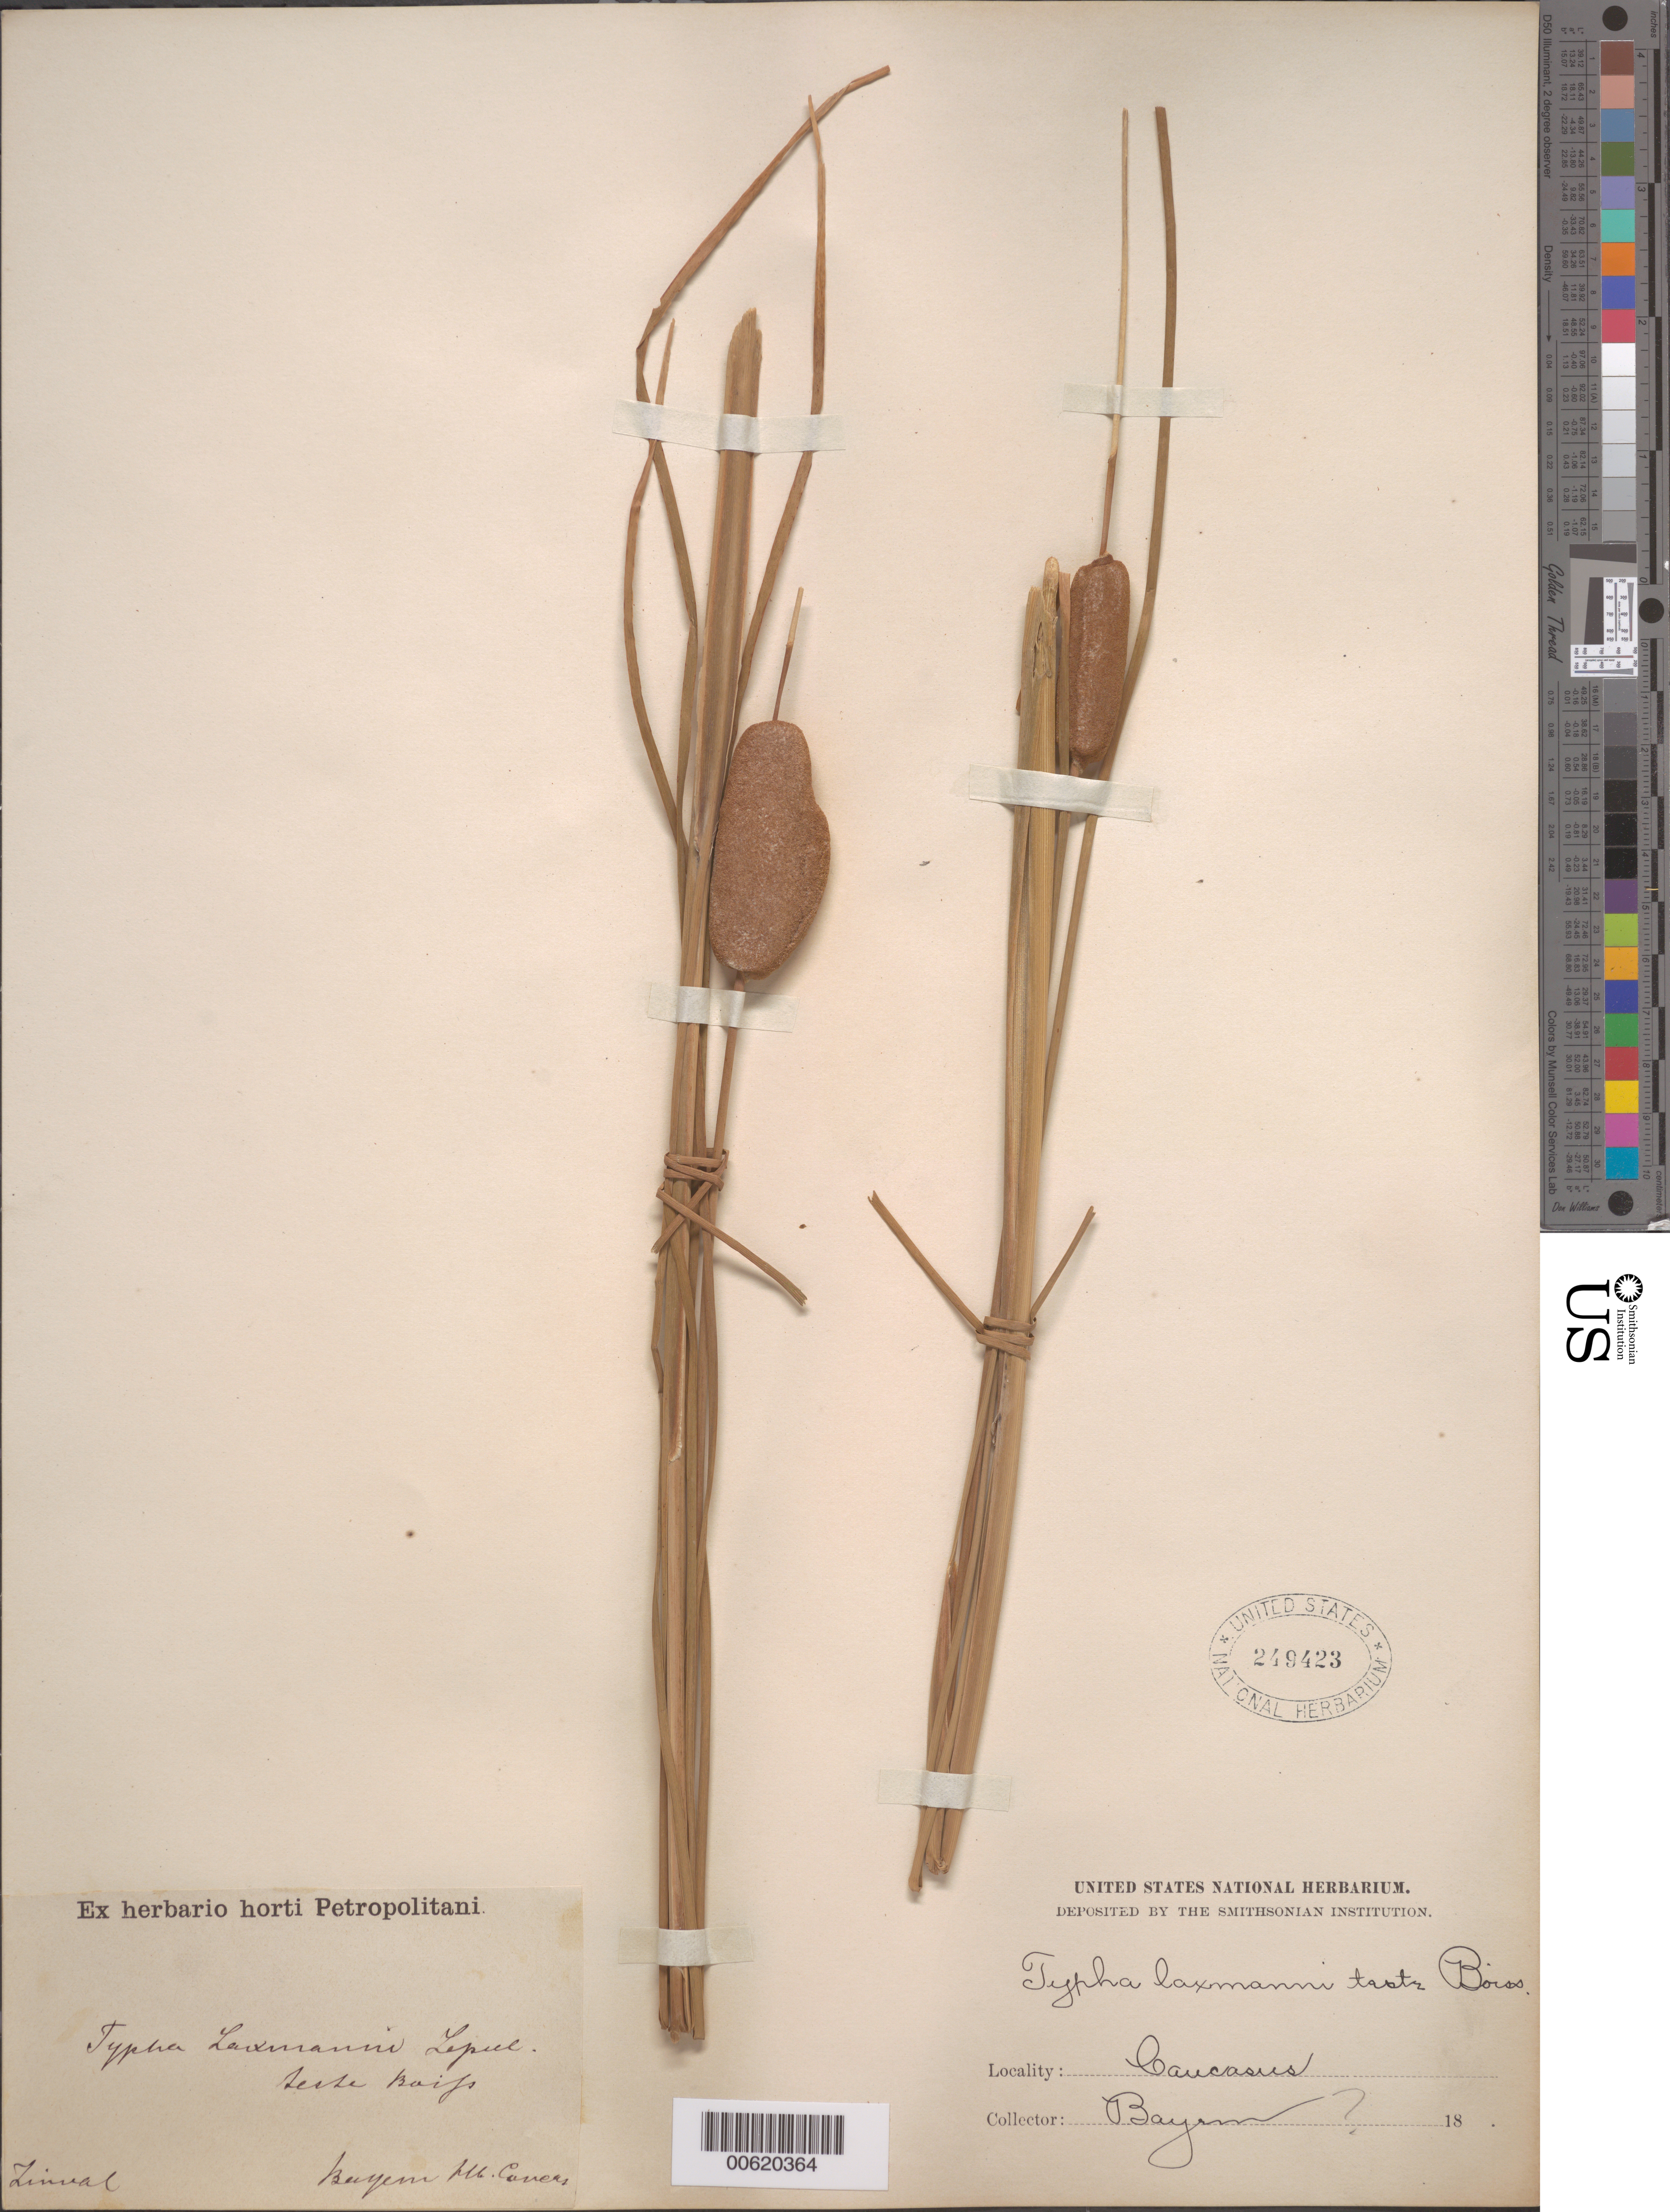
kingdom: Plantae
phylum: Tracheophyta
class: Liliopsida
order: Poales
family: Typhaceae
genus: Typha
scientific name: Typha laxmannii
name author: Lepech.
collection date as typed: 18--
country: Germany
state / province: Bayern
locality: Mt. Caneas.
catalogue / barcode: US 249423